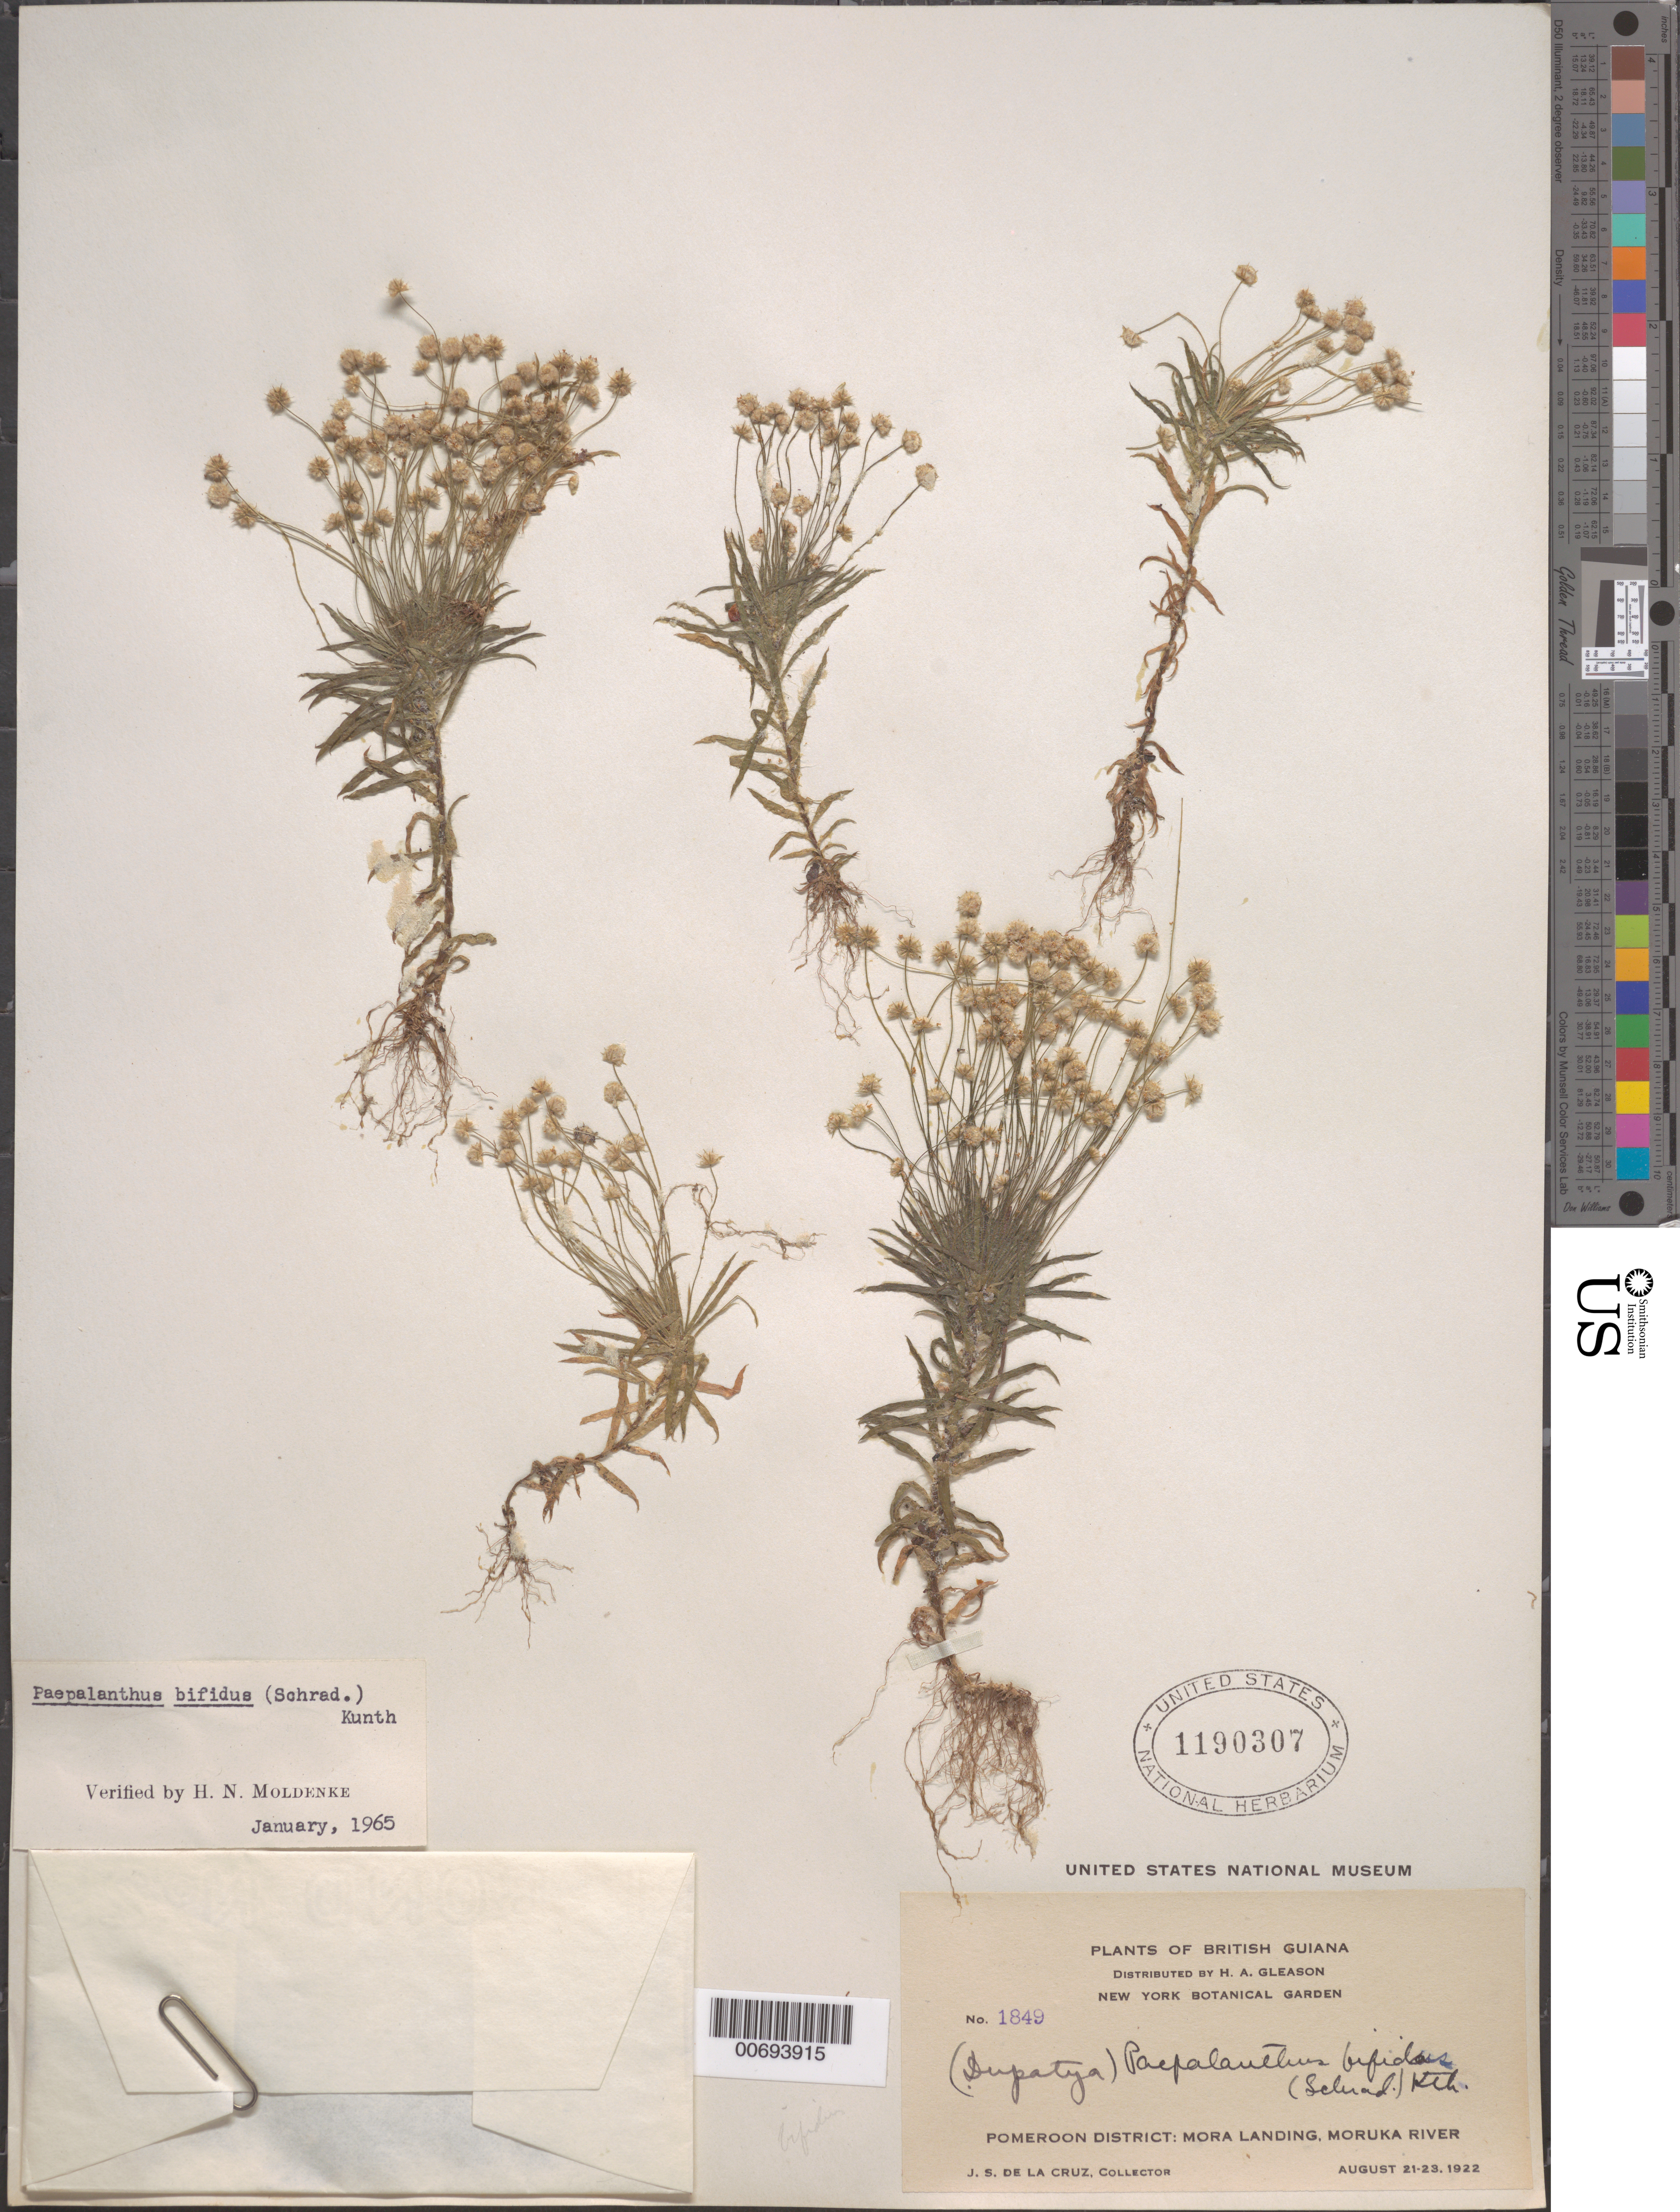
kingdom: Plantae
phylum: Tracheophyta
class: Liliopsida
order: Poales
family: Eriocaulaceae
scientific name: Giuliettia bifida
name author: (Schrad.) Andrino & Sano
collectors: J. S. de la Cruz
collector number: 1849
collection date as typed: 21-Aug-22 to 23-Aug-22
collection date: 1922-08-21/1922-08-23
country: Guyana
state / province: Barima-Waini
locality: Mora Landing, Moruka R., Pomeroon Dist.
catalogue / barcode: US 1190307